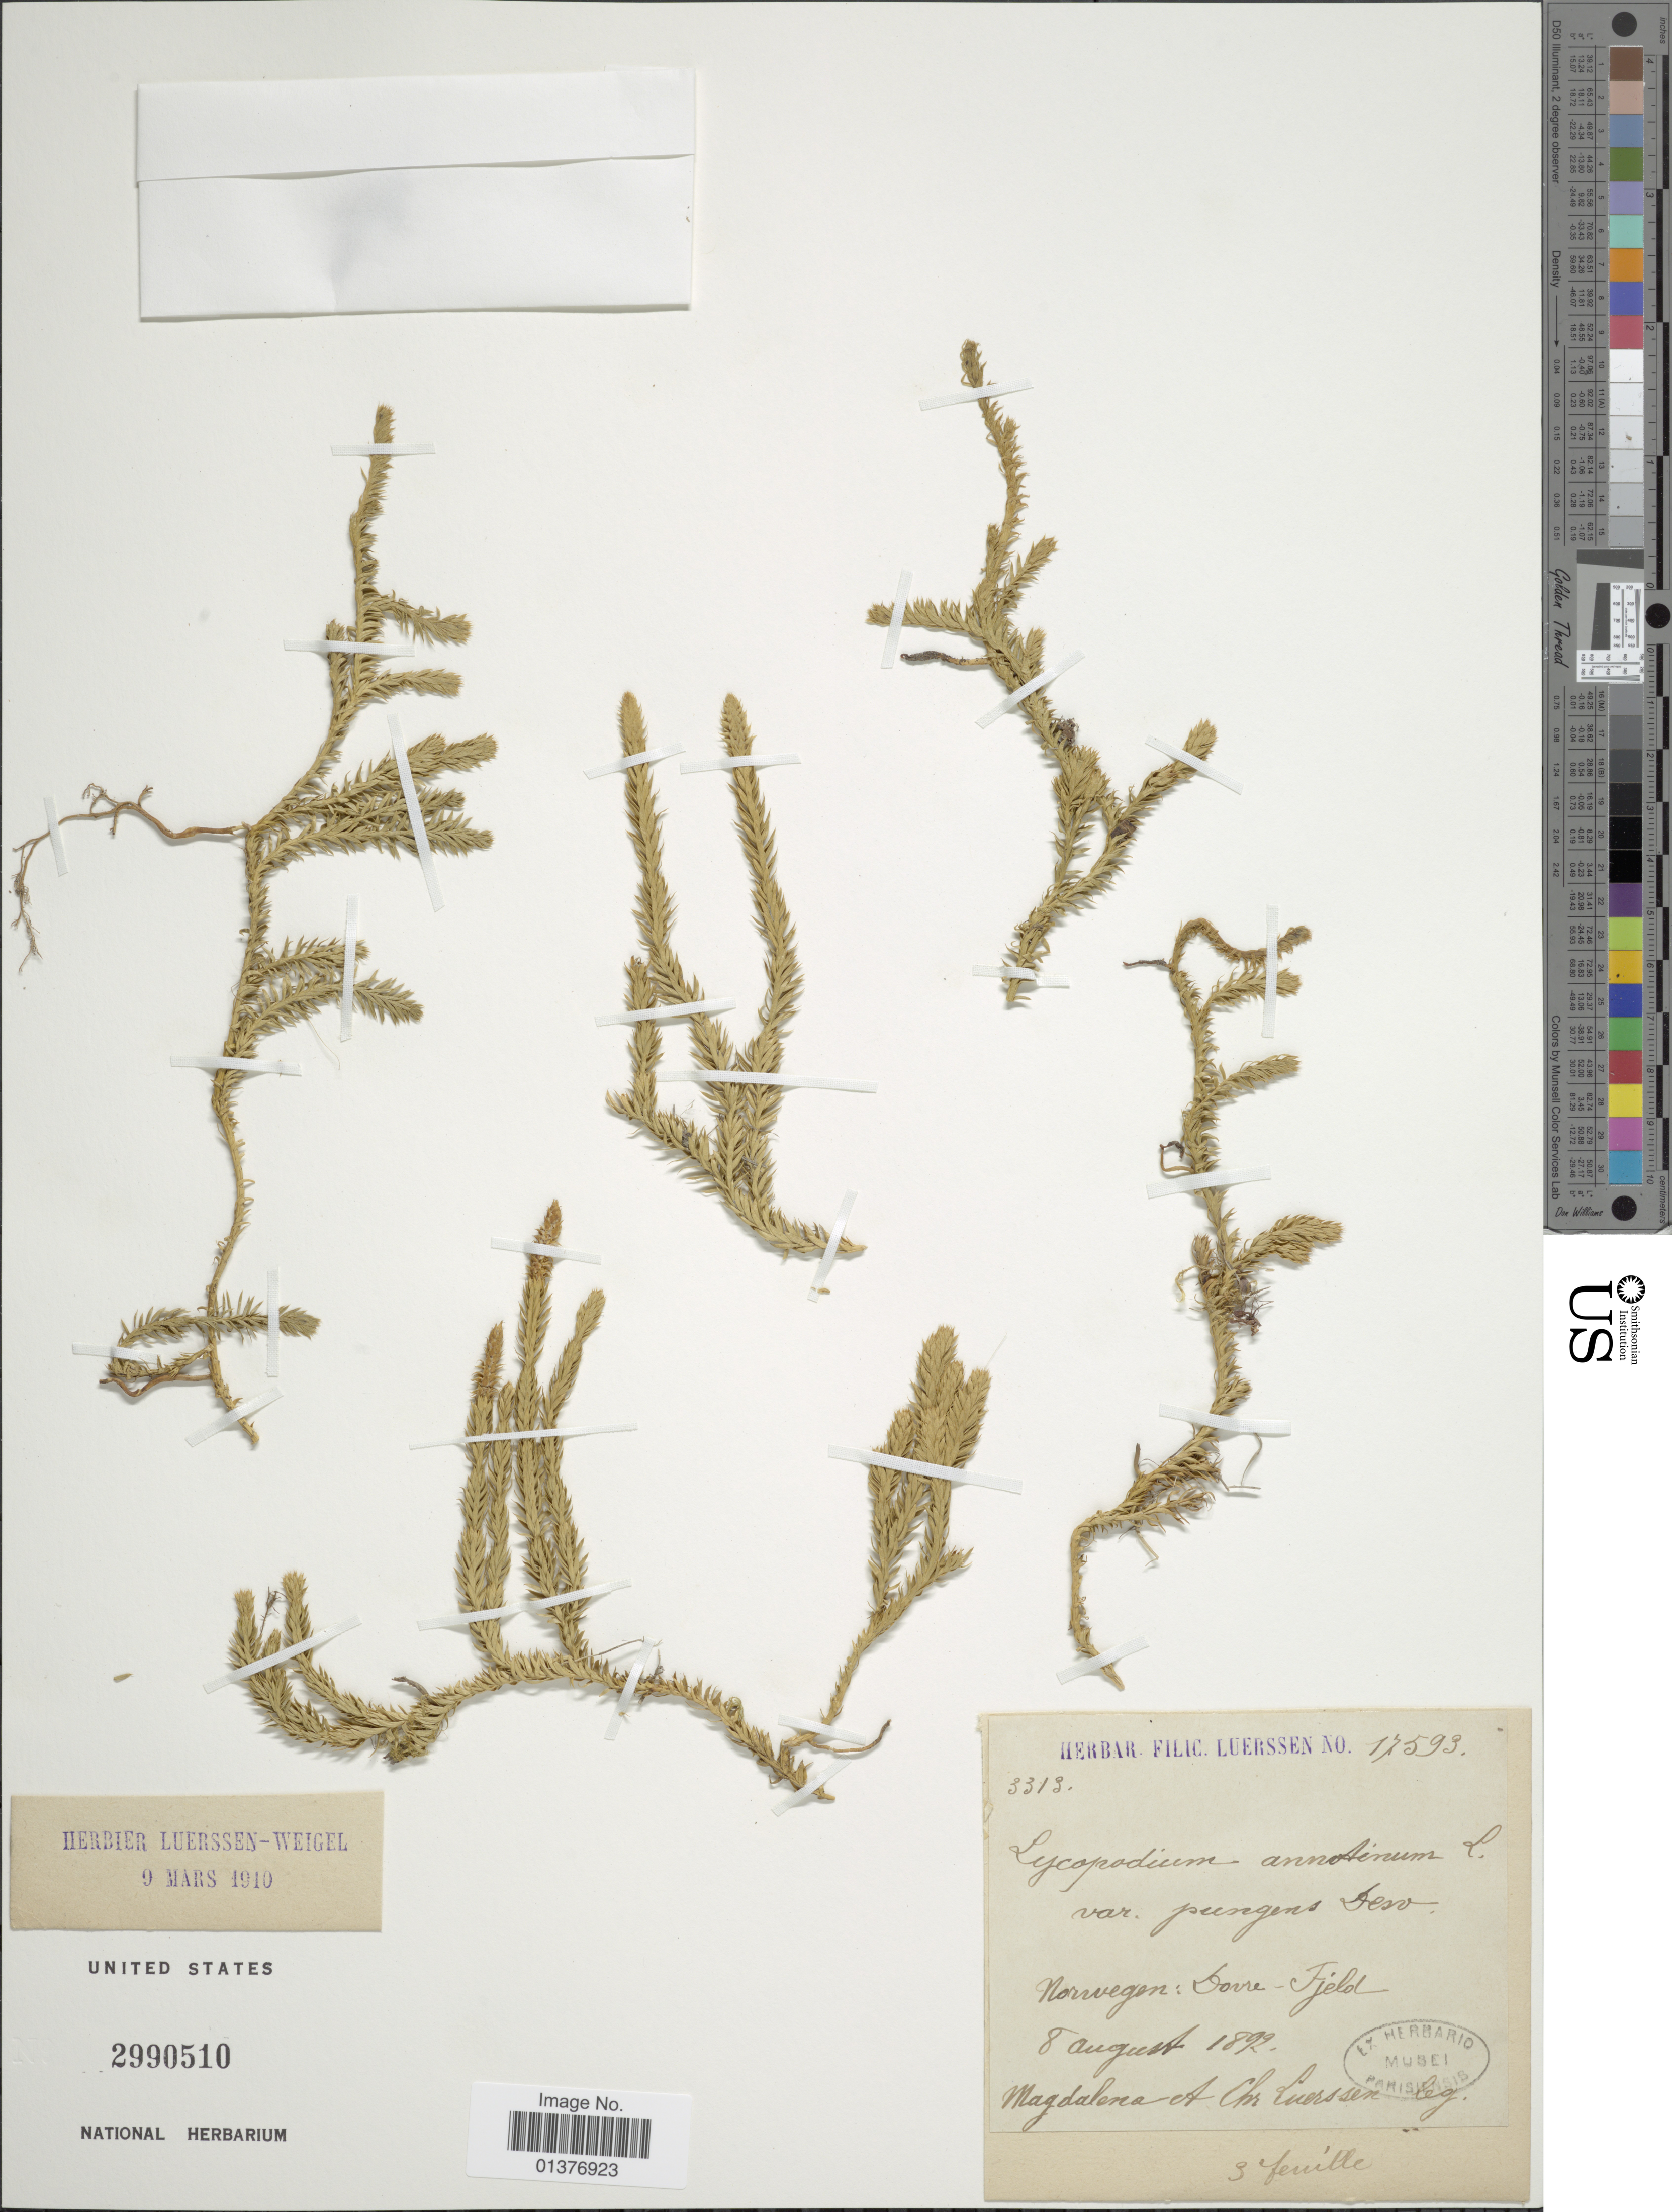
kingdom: Plantae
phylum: Tracheophyta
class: Lycopodiopsida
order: Lycopodiales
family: Lycopodiaceae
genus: Spinulum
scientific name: Spinulum annotinum subsp. annotinum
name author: (L.) A. Haines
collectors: Magdalena & C. Leurssen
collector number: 3313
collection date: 1892-08-08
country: Norway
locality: Dovre-Fjeld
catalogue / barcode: US 2990510